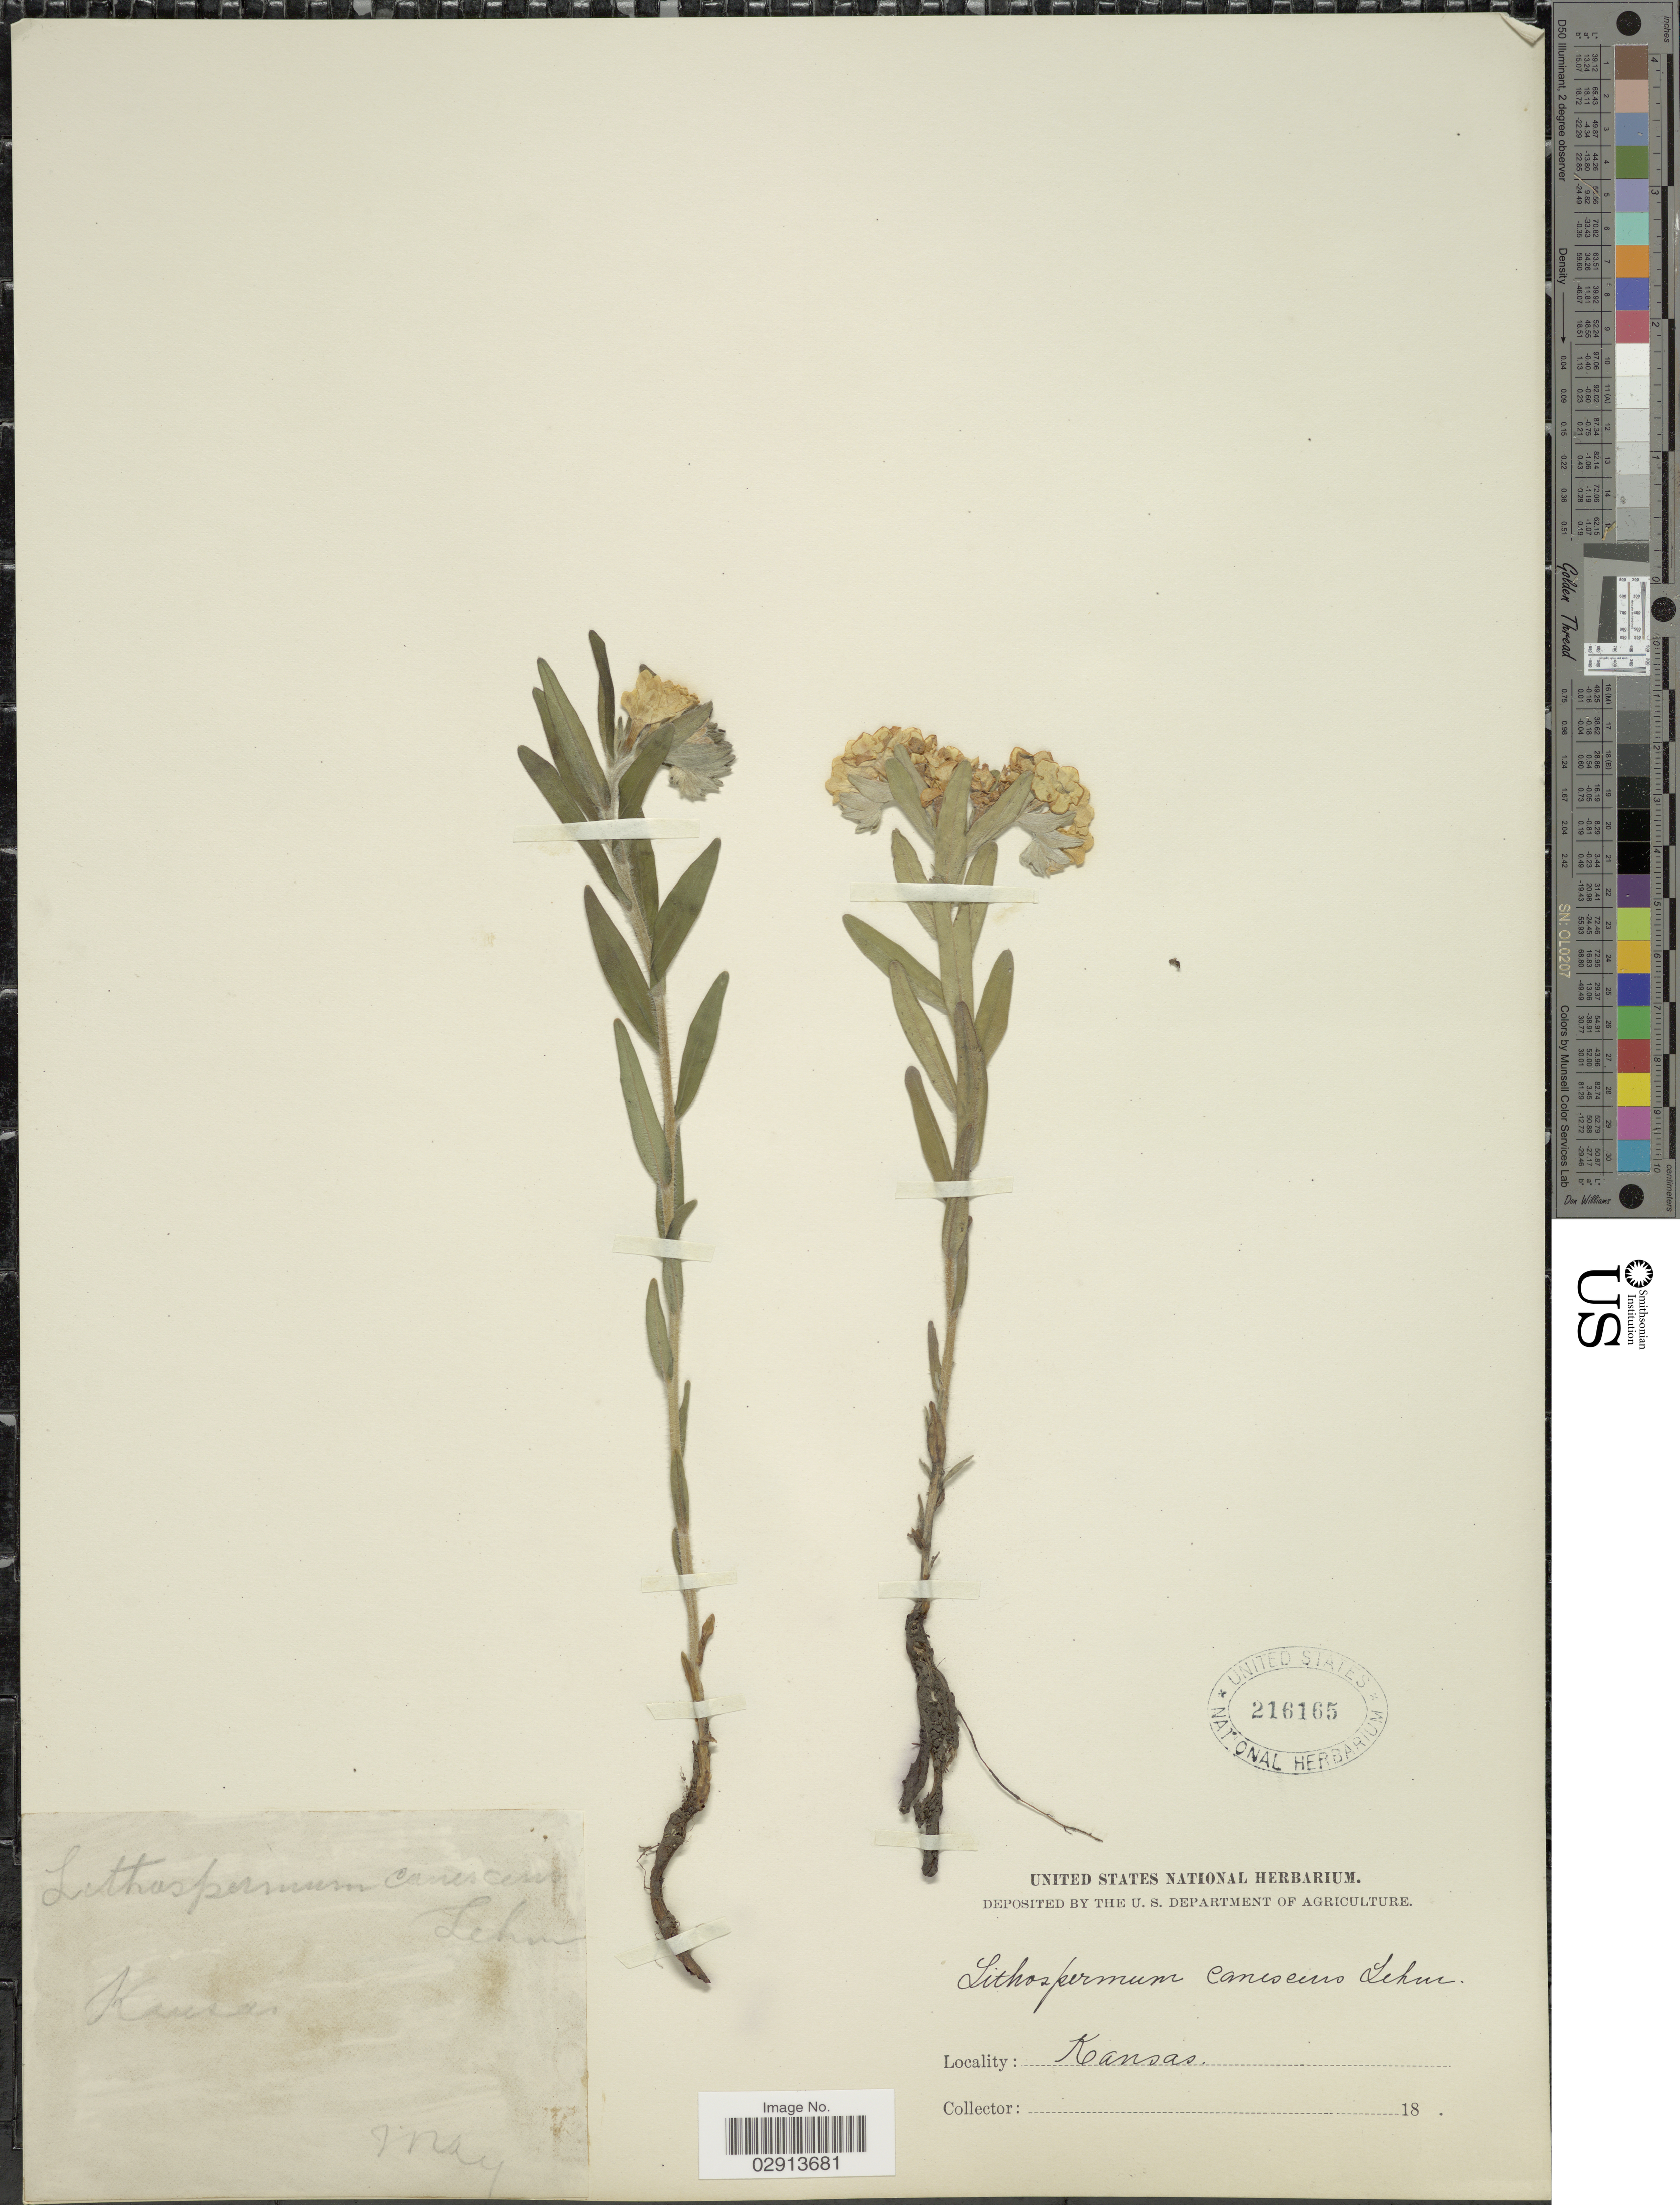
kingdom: Plantae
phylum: Tracheophyta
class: Magnoliopsida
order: Boraginales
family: Boraginaceae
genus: Lithospermum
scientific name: Lithospermum canescens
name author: (Michx.) Lehm.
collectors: ex herb. United States National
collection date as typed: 18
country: United States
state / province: Kansas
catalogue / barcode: US 216165